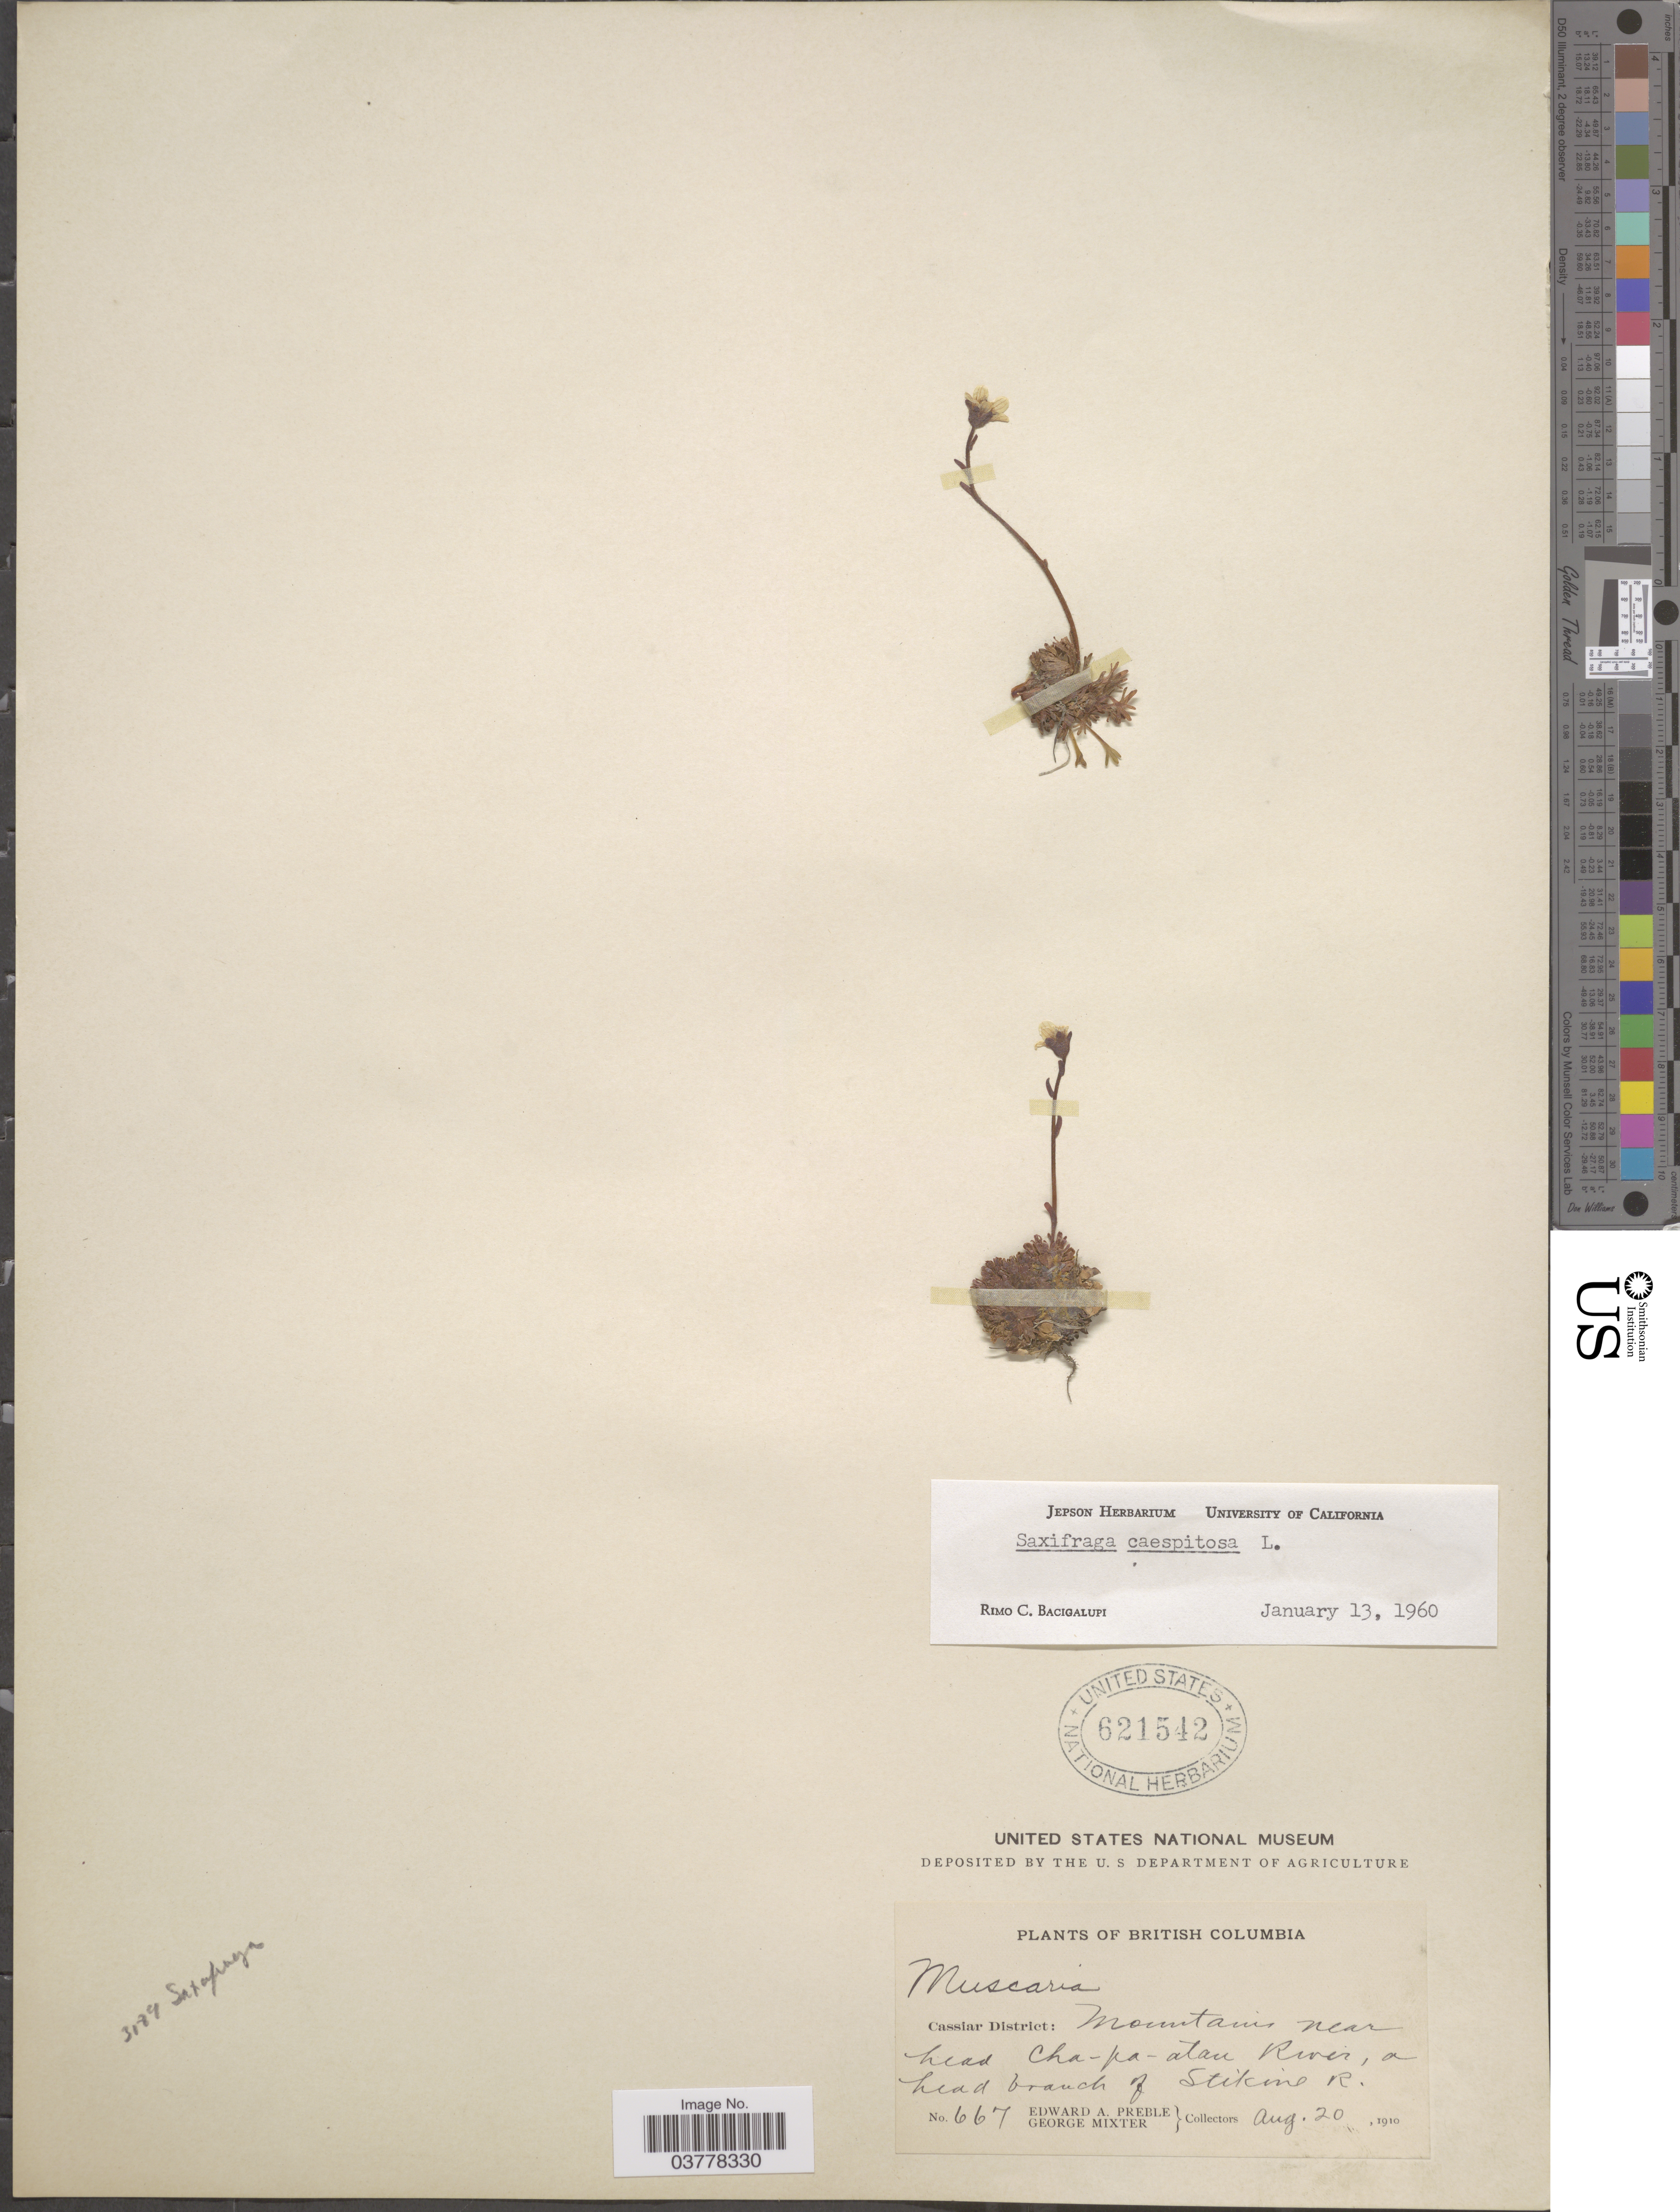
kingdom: Plantae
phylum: Tracheophyta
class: Magnoliopsida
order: Saxifragales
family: Saxifragaceae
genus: Saxifraga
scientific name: Saxifraga caespitosa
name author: L.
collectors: E. Preble & G. Mixter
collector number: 667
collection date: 1910-08-20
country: Canada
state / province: British Columbia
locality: Cassiar District: Mountains near head Cha-pa-atau River, a head branch of Stikine R.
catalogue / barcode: US 621542